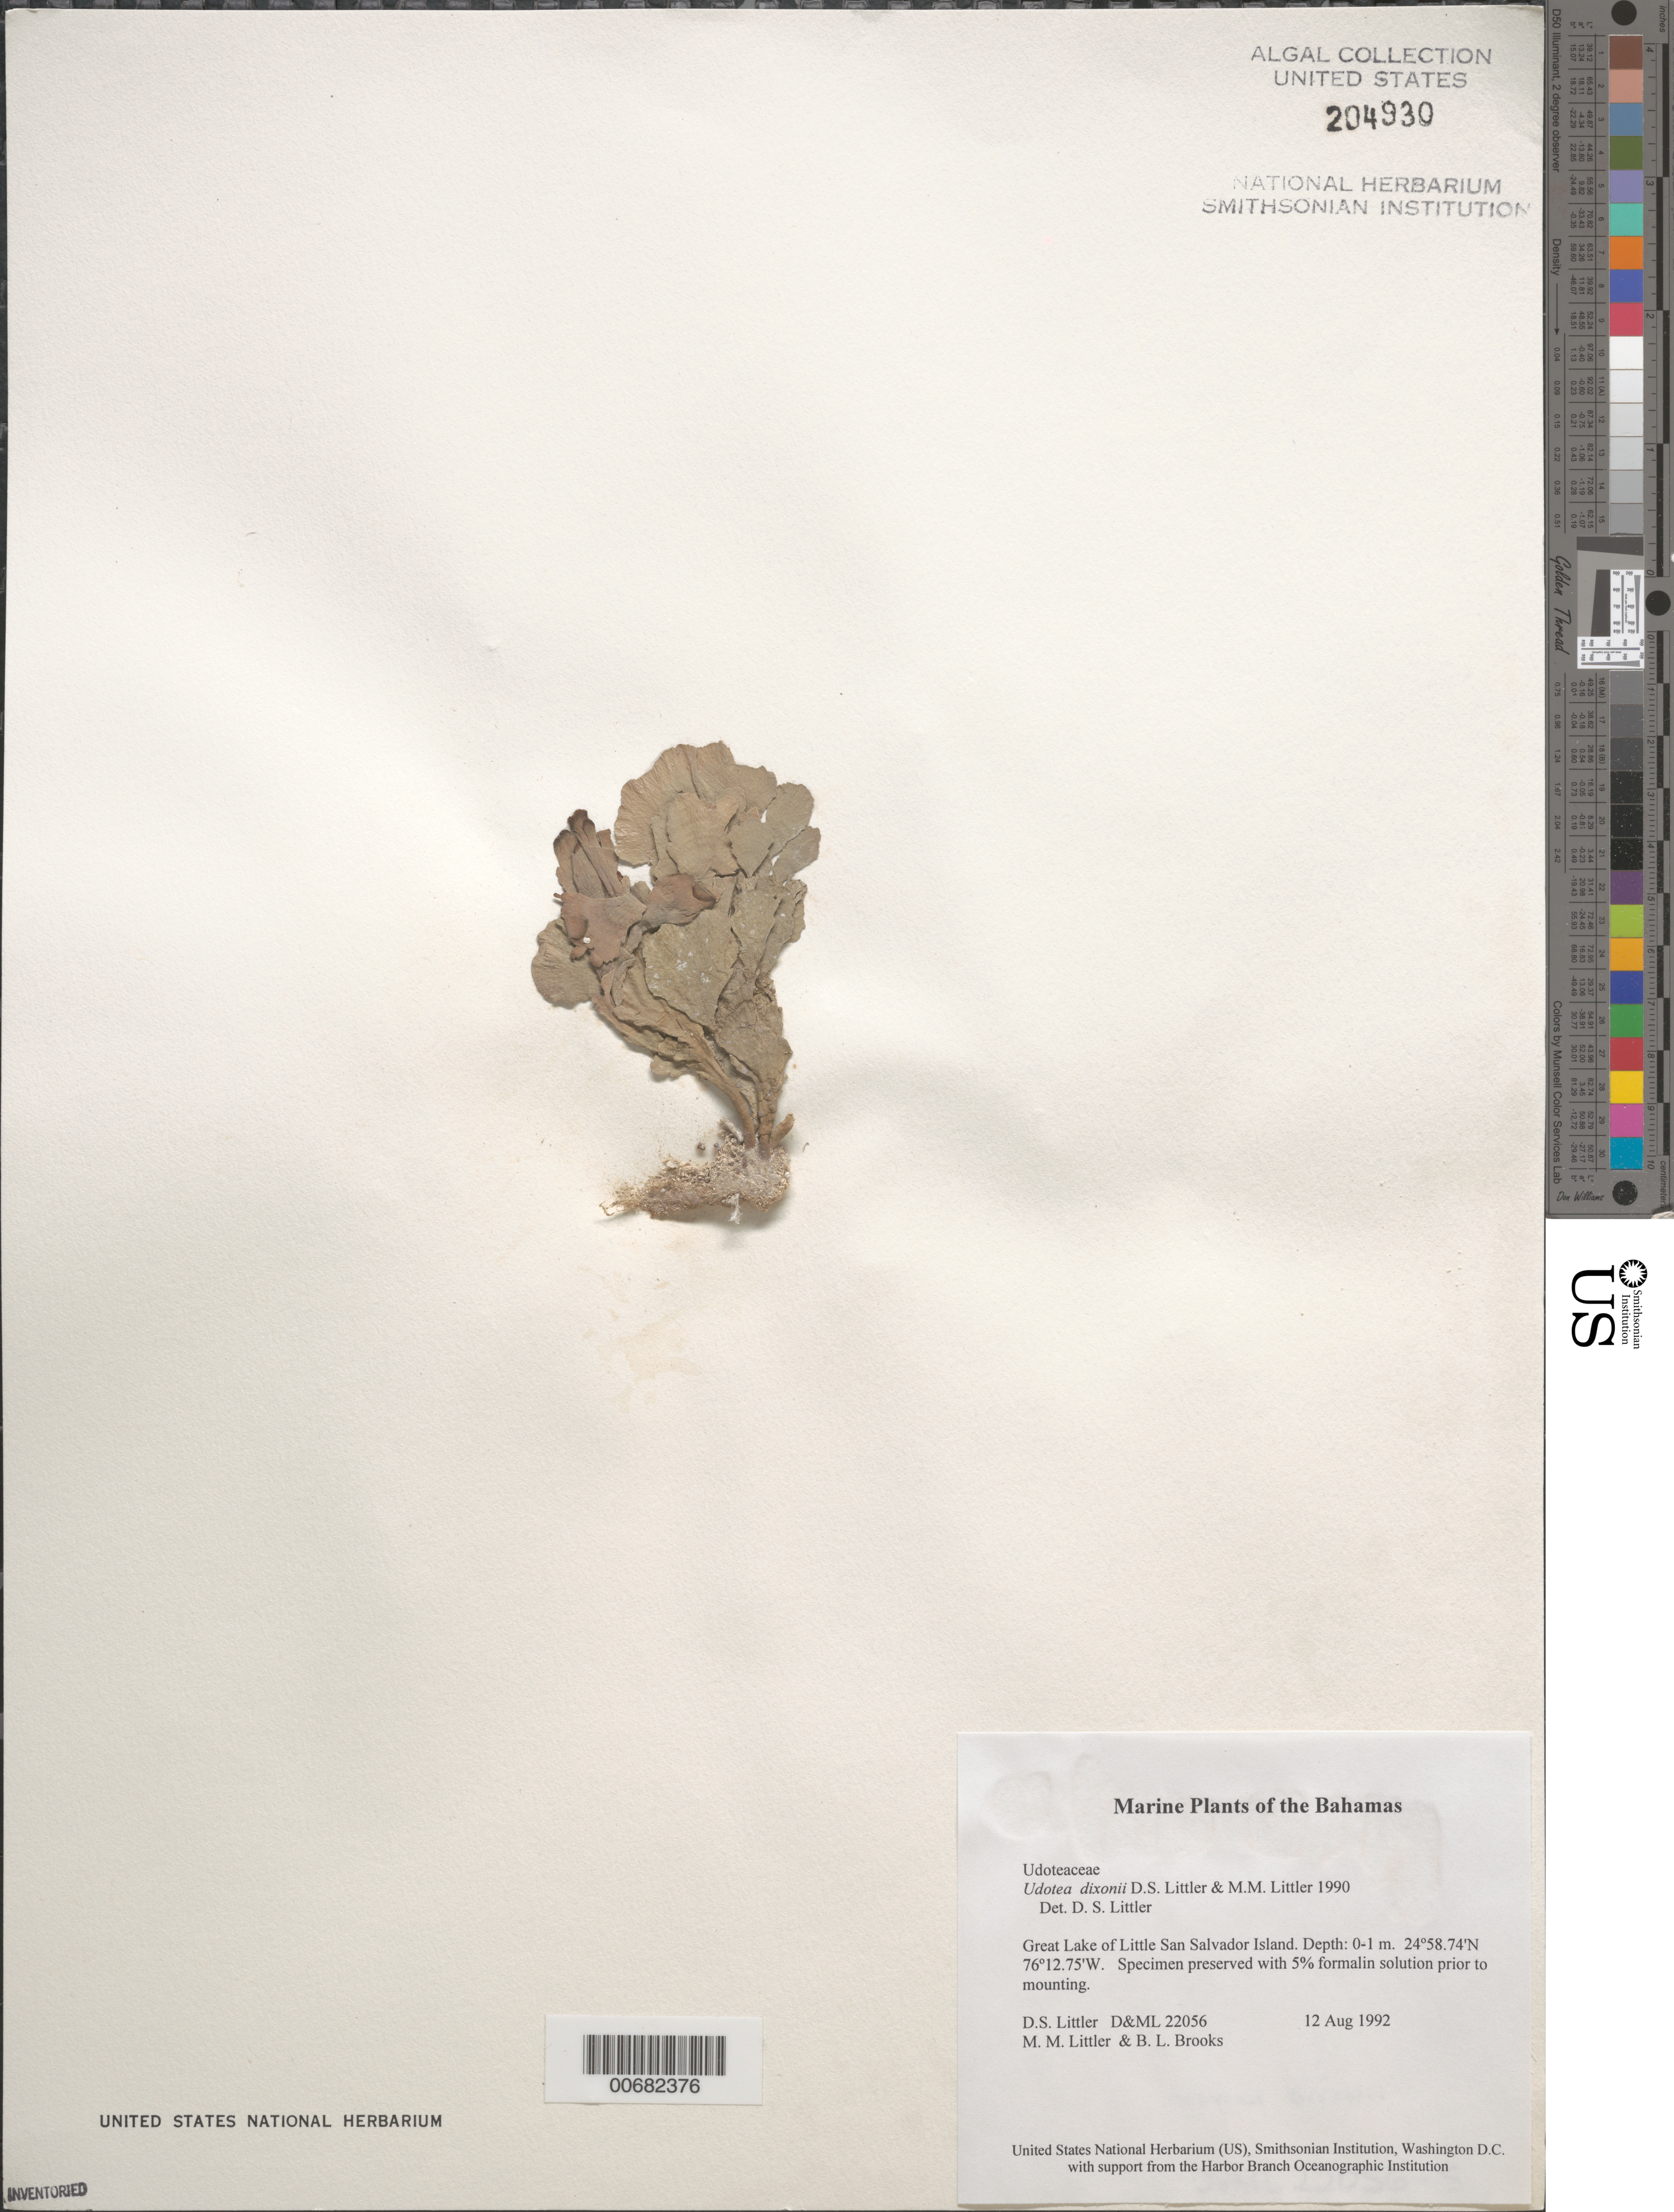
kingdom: Plantae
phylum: Chlorophyta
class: Ulvophyceae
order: Bryopsidales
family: Udoteaceae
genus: Udotea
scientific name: Udotea dixonii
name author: D.S. Littler & Littler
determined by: Littler, D. S.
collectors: D. S. Littler, M. M. Littler & B. Brooks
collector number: D&ML 22056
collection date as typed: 12 Aug 1992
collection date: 1992-08-12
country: Bahamas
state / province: San Salvador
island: Little San Salvador Island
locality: Great Lake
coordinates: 24 58.74' N, 76 12.75' W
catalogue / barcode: US 204930